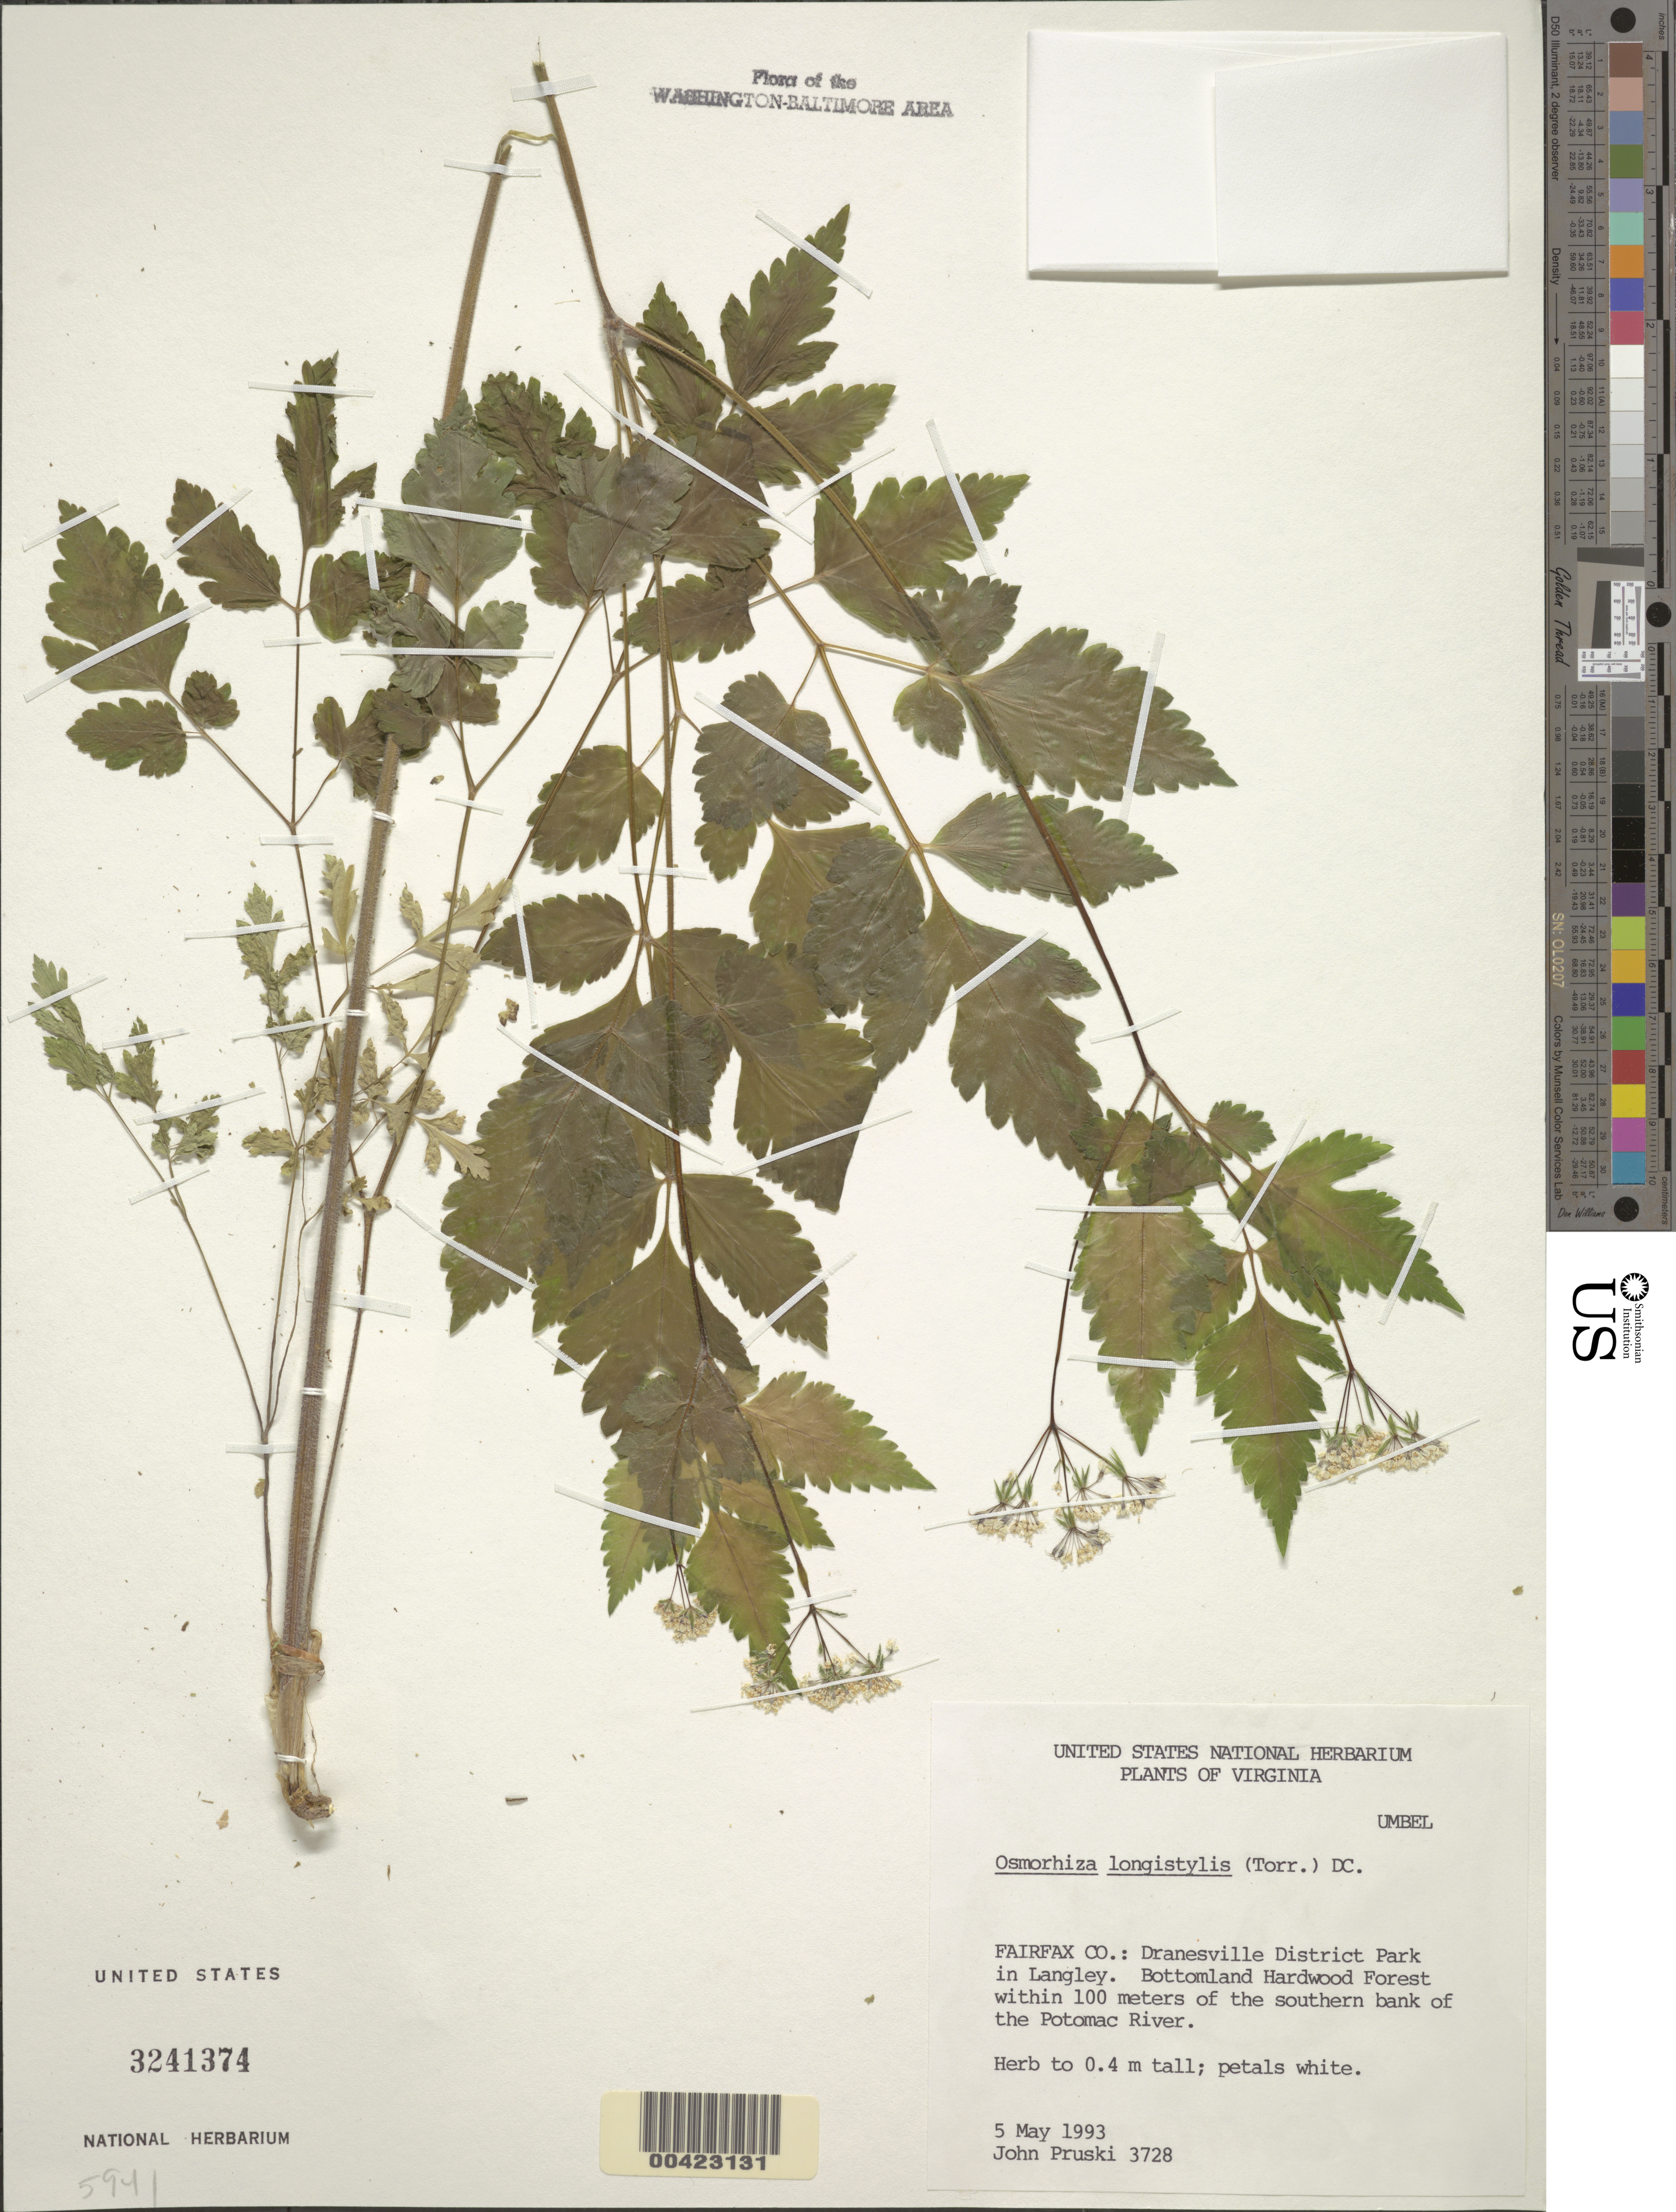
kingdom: Plantae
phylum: Tracheophyta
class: Magnoliopsida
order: Apiales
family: Apiaceae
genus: Osmorhiza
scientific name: Osmorhiza longistylis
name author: (Torr.) DC.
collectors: J. F. Pruski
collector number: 3728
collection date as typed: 05 May 1993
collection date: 1993-05-05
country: United States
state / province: Virginia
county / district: Fairfax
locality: Drainesville District Park, Langley, Scotts Run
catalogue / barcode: US 3241374